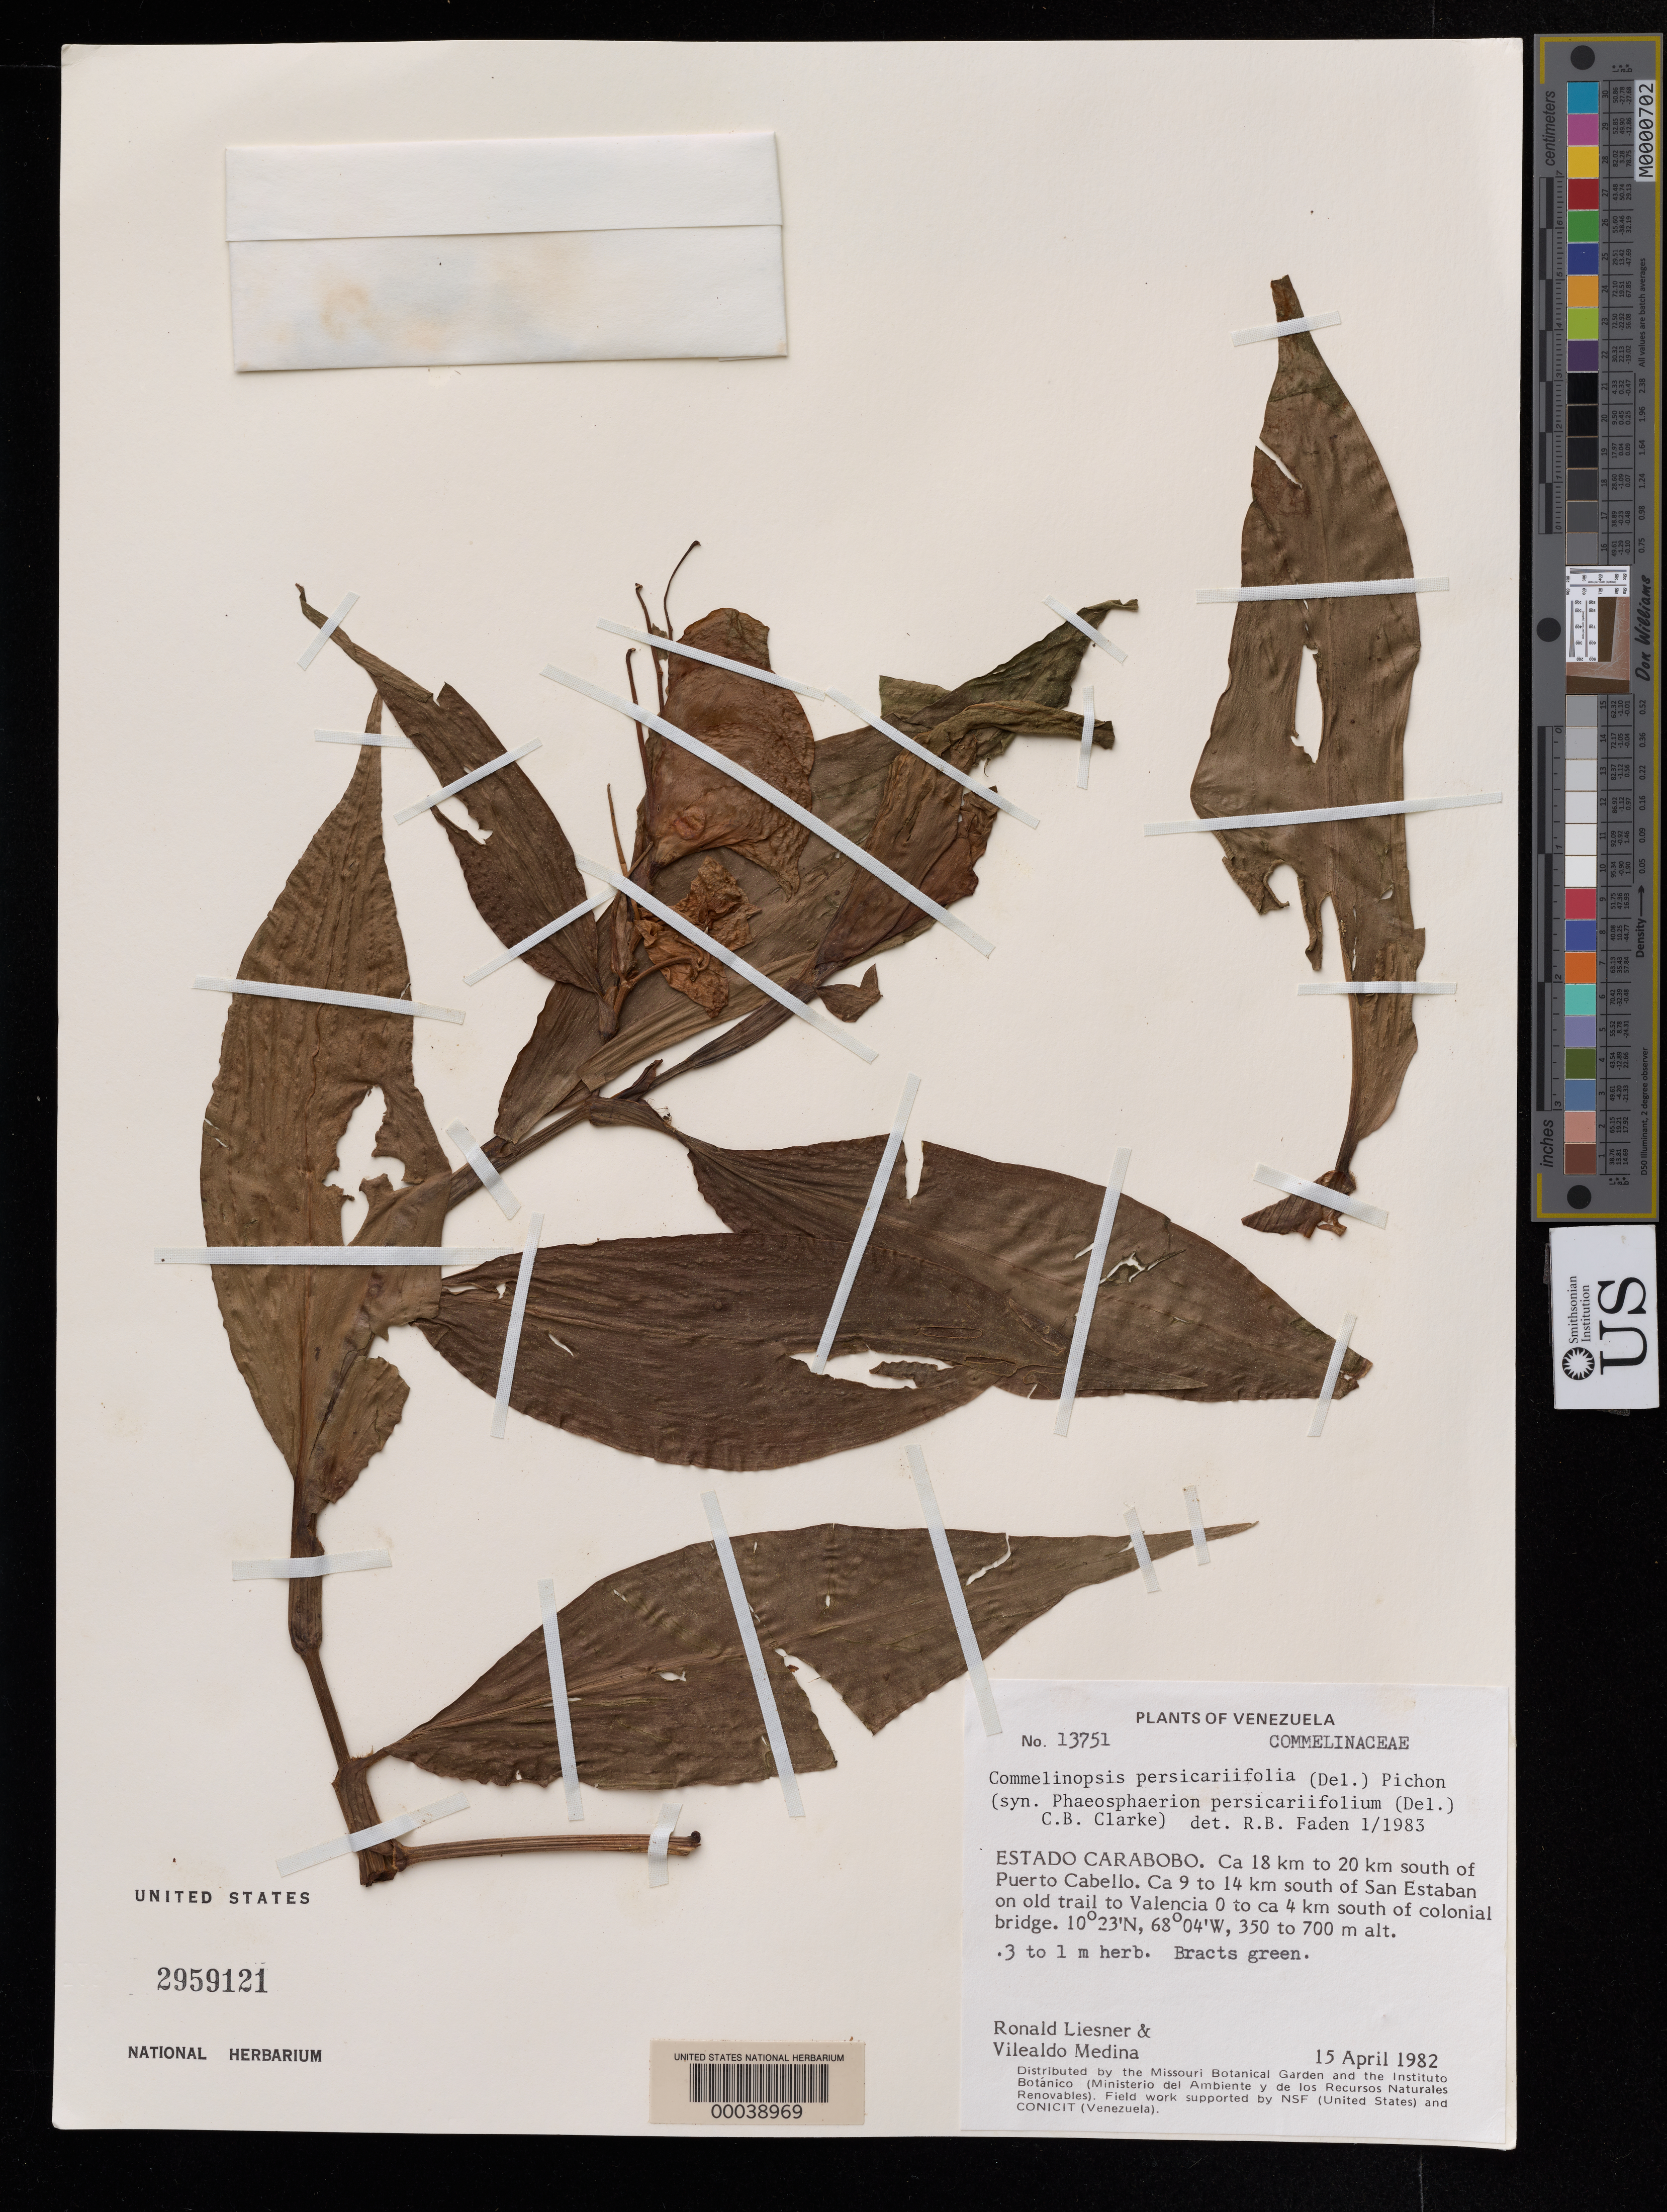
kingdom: Plantae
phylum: Tracheophyta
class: Liliopsida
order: Commelinales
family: Commelinaceae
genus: Commelina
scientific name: Commelina rufipes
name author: Seub.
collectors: R. L. Liesner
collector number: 13751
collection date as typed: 15 Apr 1982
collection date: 1982-04-15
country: Venezuela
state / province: Carabobo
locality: Ca 18-20 km s of puerto cabello; ca 9-14 km s of san estaban on old trail to valencia 0 to 4 km s of colonial bridge. Medina, V.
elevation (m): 350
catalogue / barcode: US 2959121